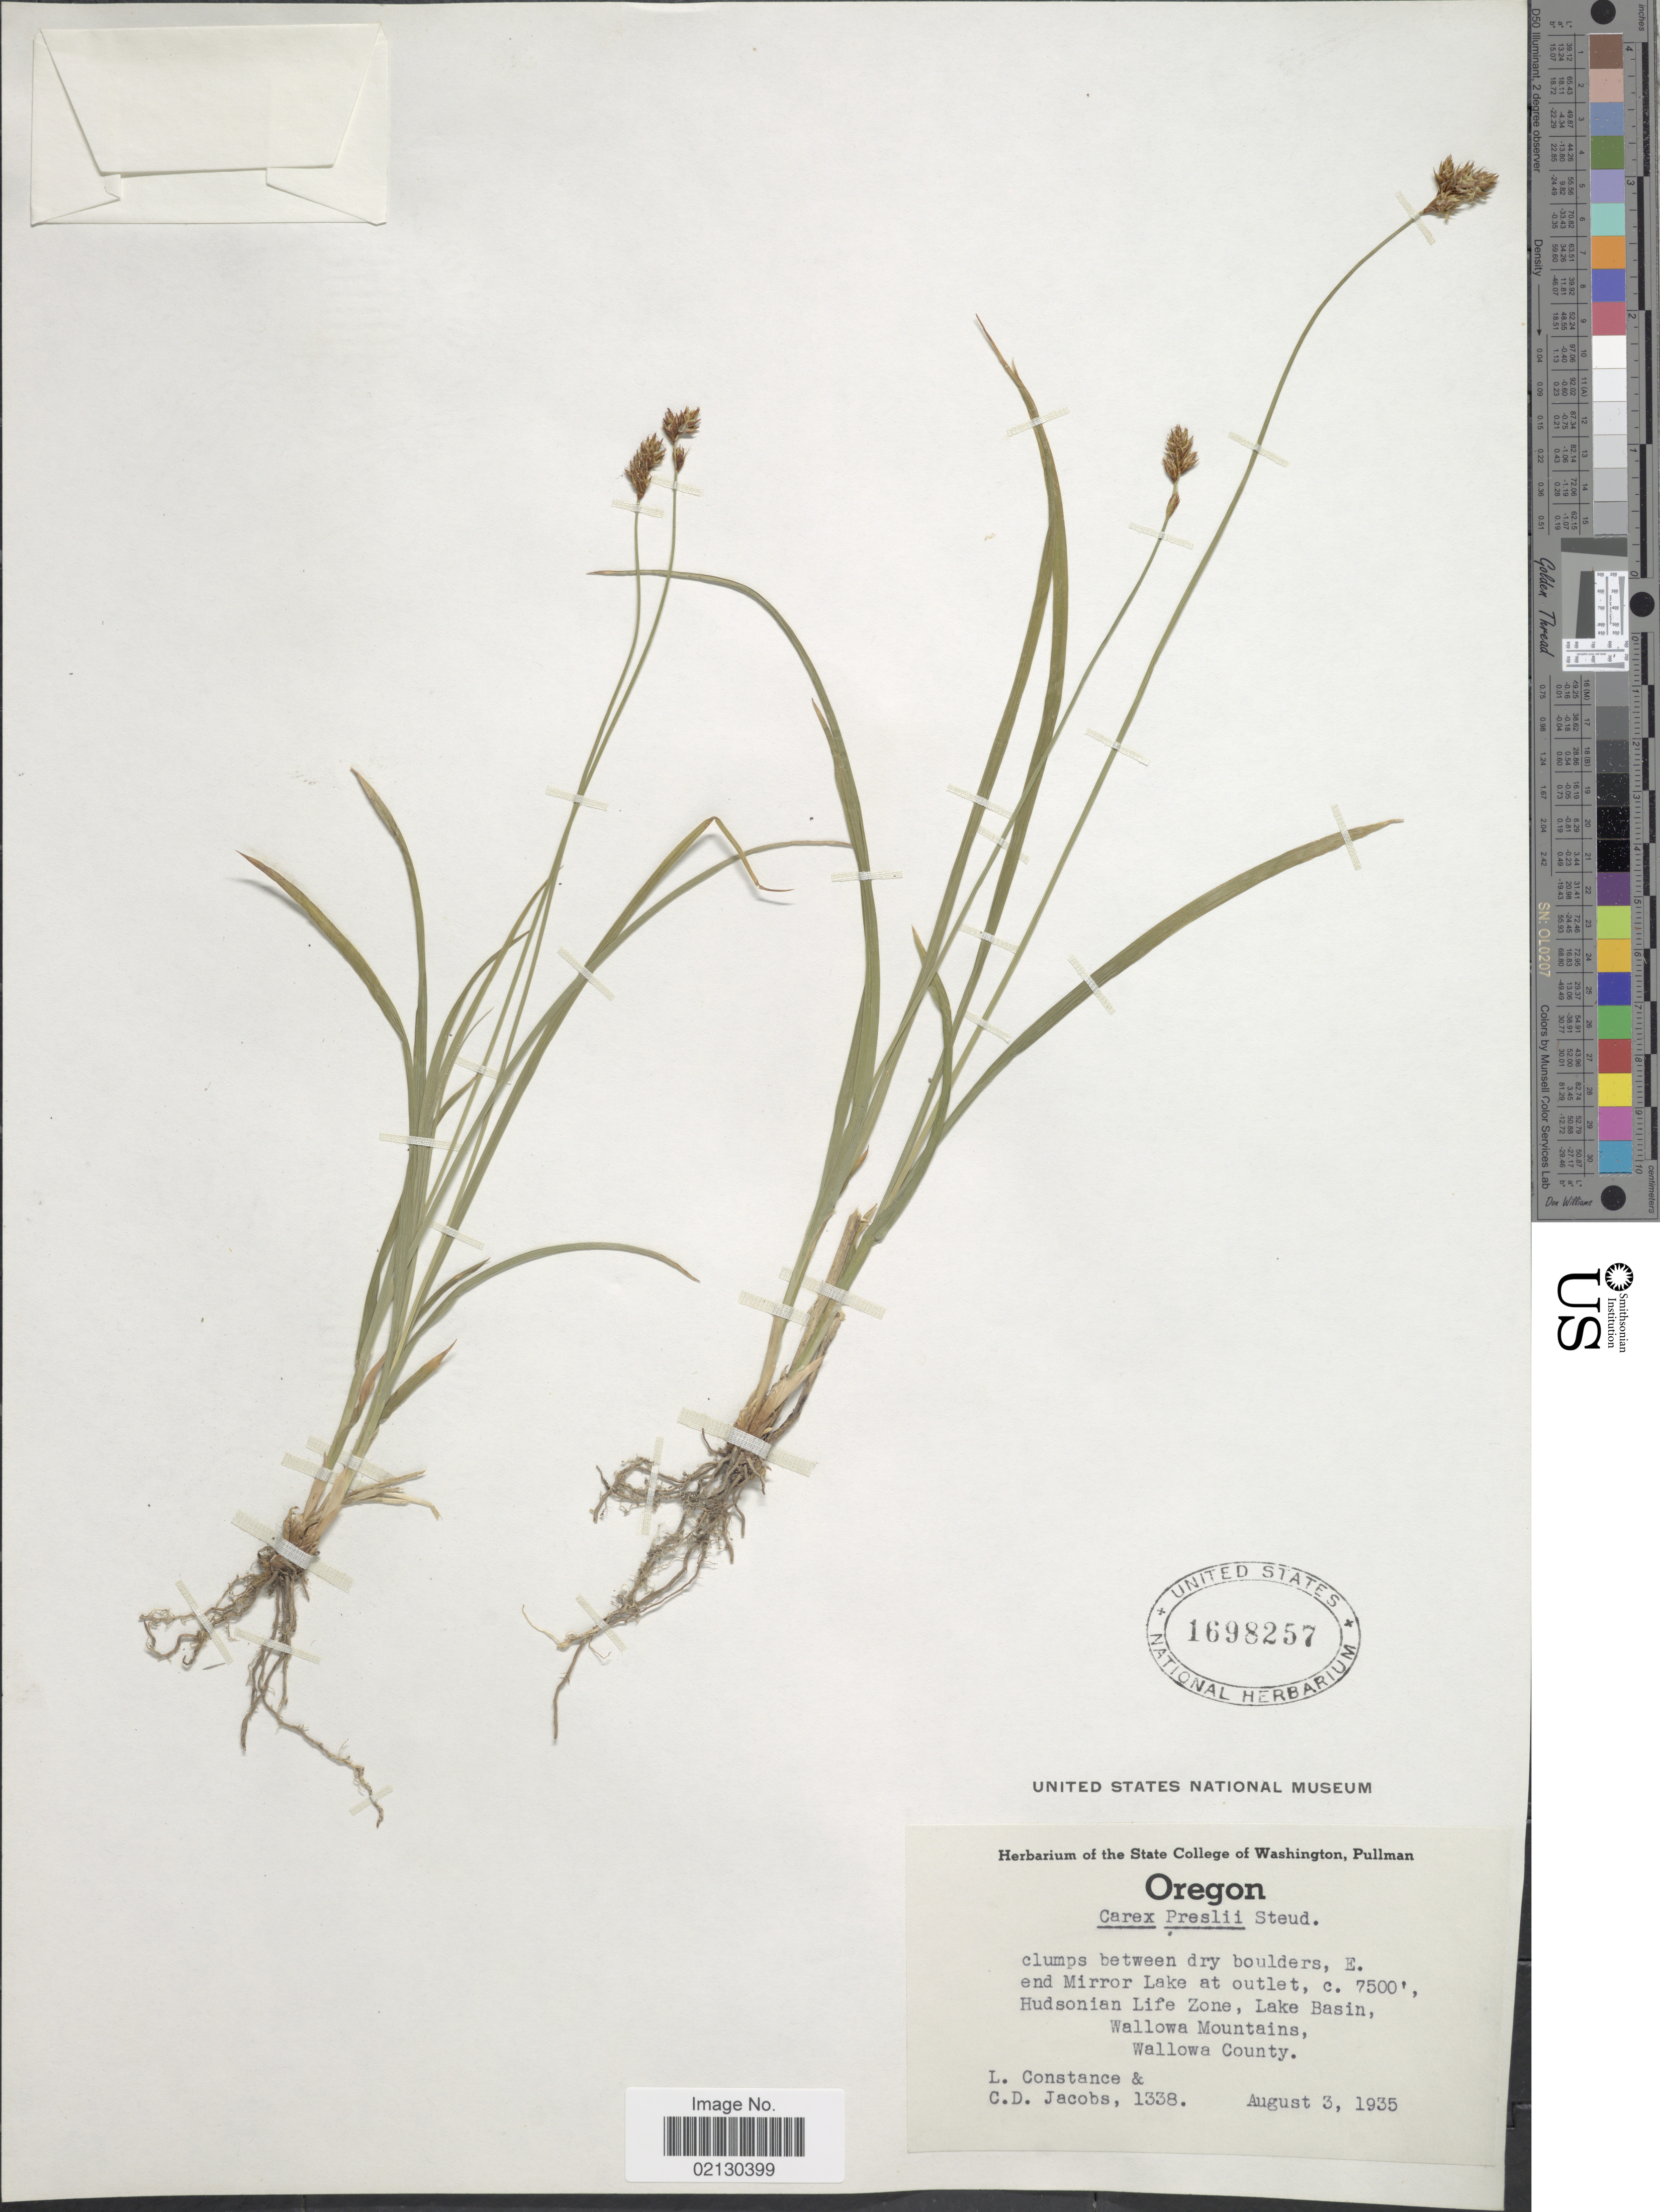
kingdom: Plantae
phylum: Tracheophyta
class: Liliopsida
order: Poales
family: Cyperaceae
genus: Carex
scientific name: Carex preslii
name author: Steud.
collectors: L. Constance & C. D. Jacobs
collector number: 1338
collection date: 1935-08-03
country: United States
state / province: Oregon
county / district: Wallowa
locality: E. end Mirror Lake at outlet. Hudsonian Life Zone, Lake Basin, Wallowa Mountains, Wallowa County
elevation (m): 2286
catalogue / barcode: US 1698257